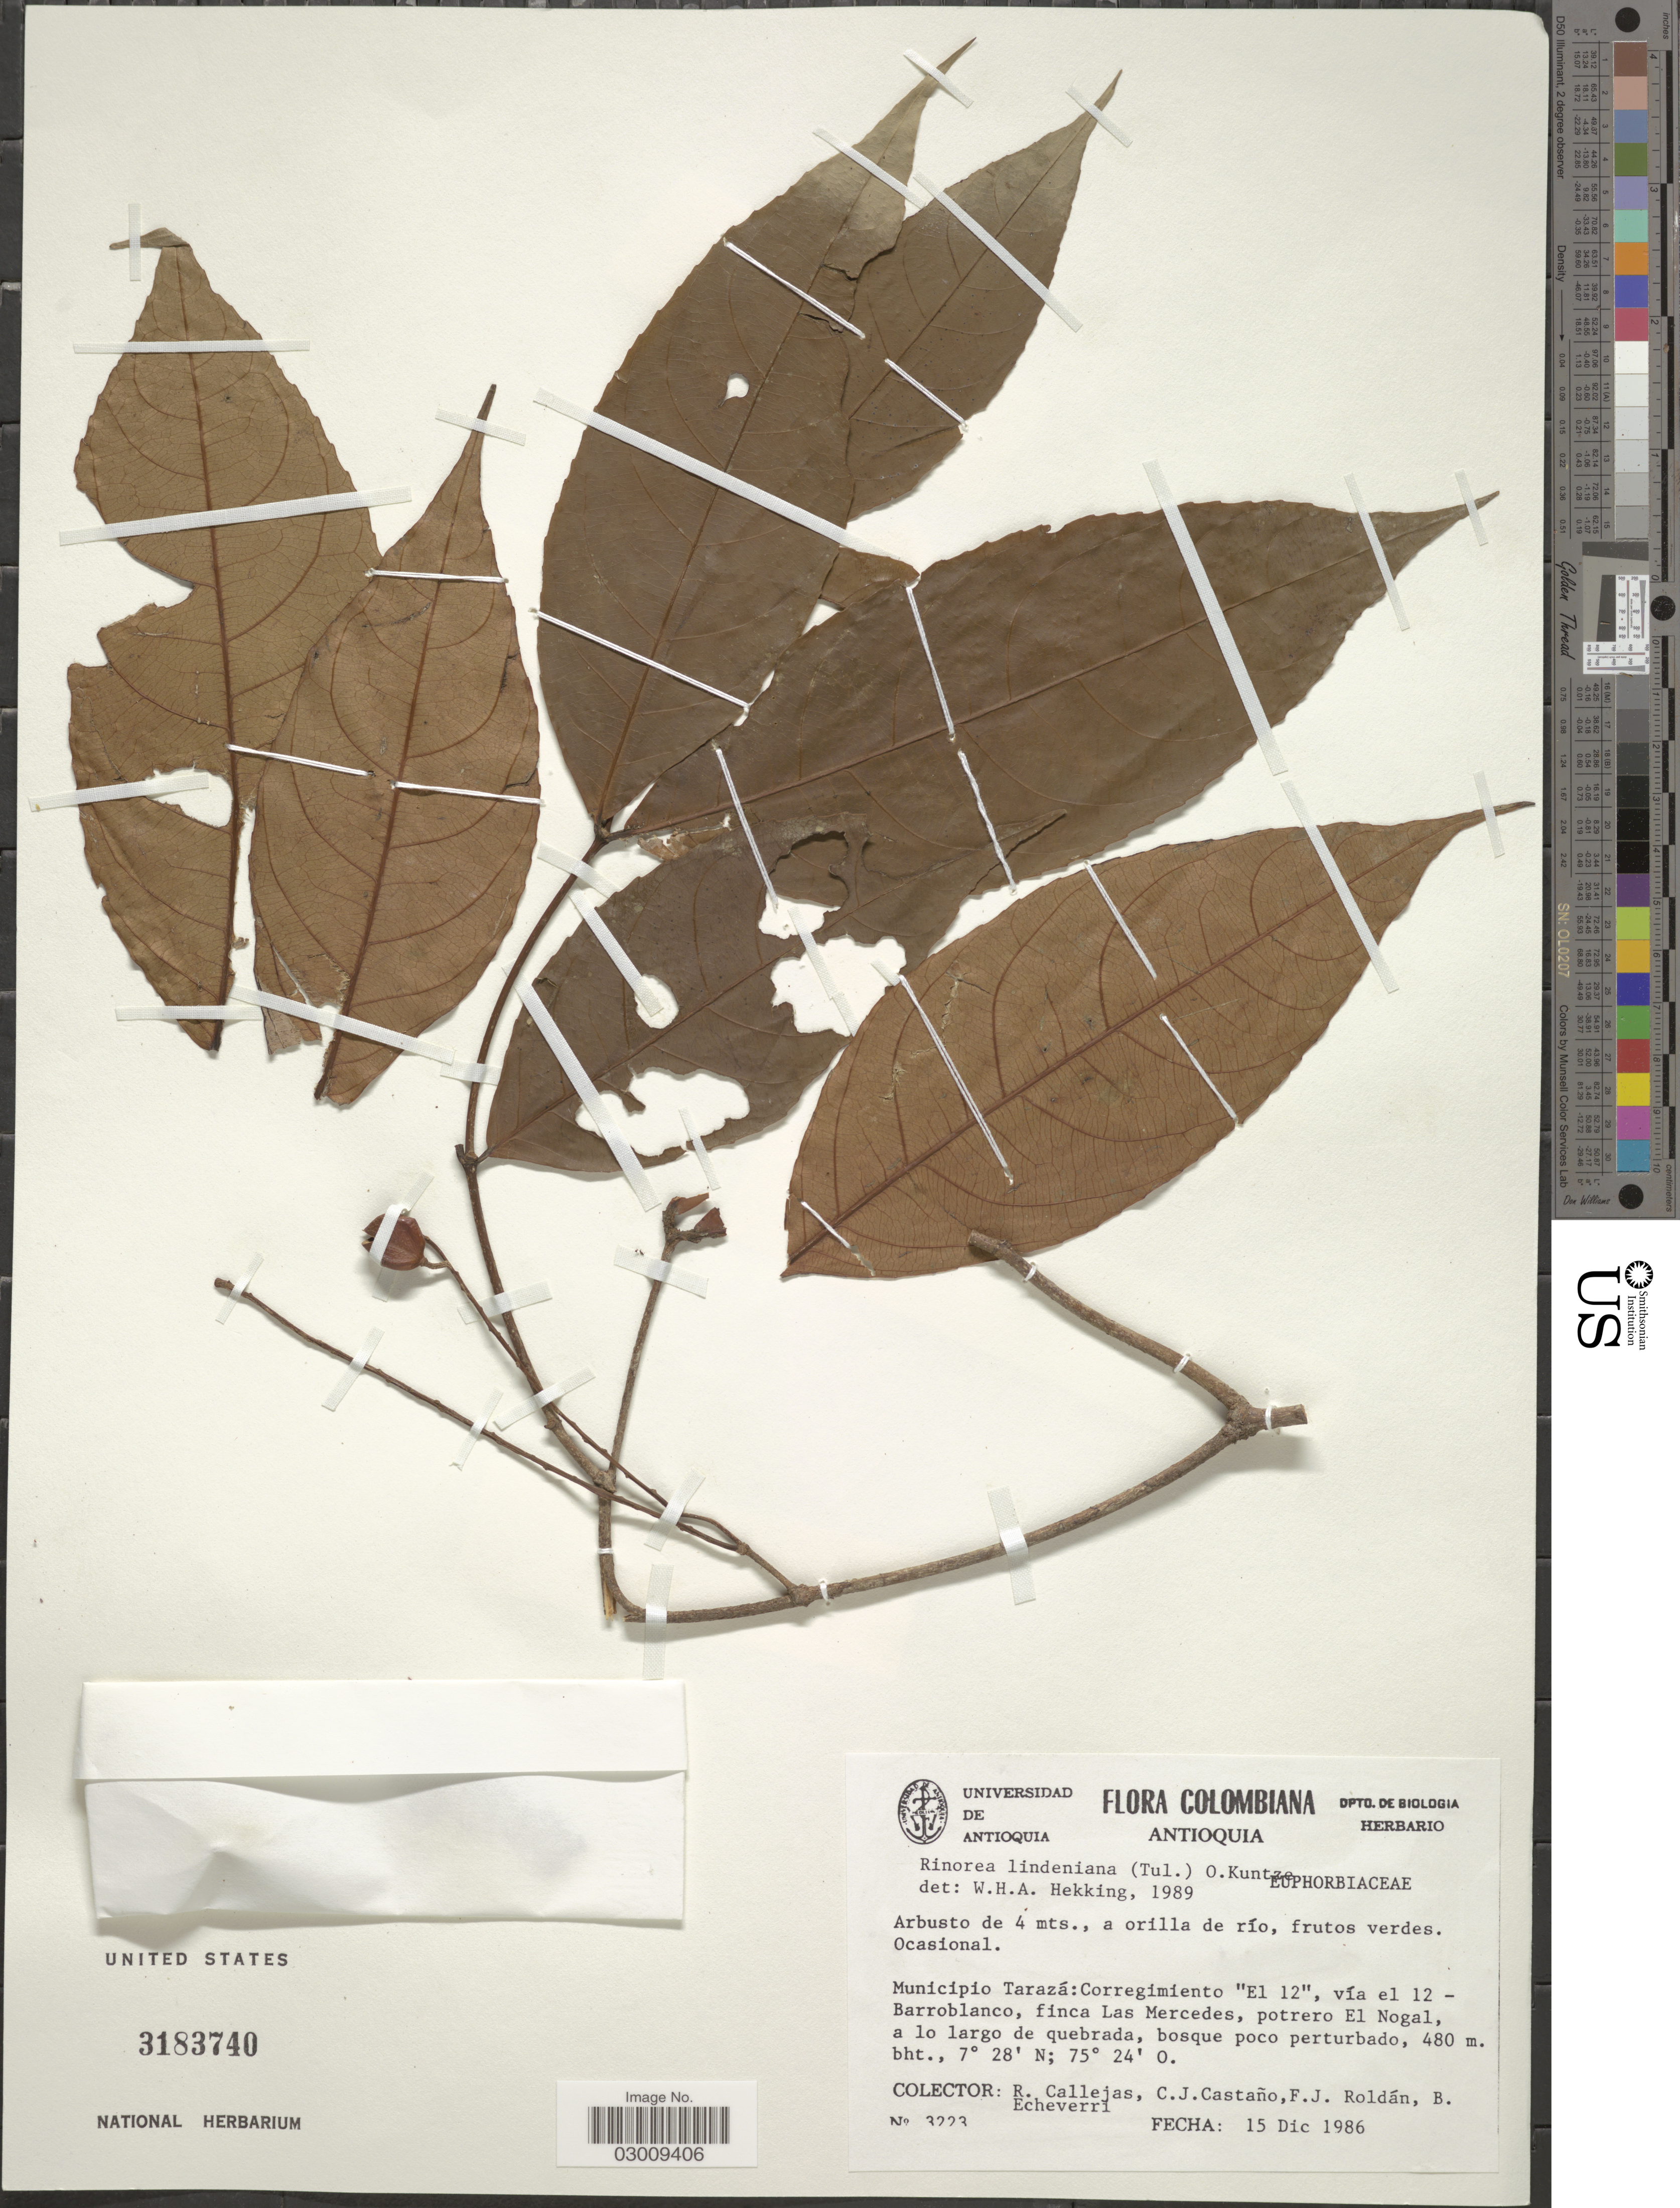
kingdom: Plantae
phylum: Tracheophyta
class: Magnoliopsida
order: Malpighiales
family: Violaceae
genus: Rinorea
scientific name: Rinorea lindeniana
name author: (Tul.) Kuntze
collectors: R. Callejas, C. Castaño, F. J. Roldán & B. Echeverri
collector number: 3223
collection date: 1986-12-15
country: Colombia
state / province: Antioquia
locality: Municipio Tarazá: Corregimiento "El 12", vía el 12-Barroblanco, finca Las Mercedes, potrero El Nogal, a lo largo de quebradam bosque poco perturbado.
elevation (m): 480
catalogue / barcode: US 3183740